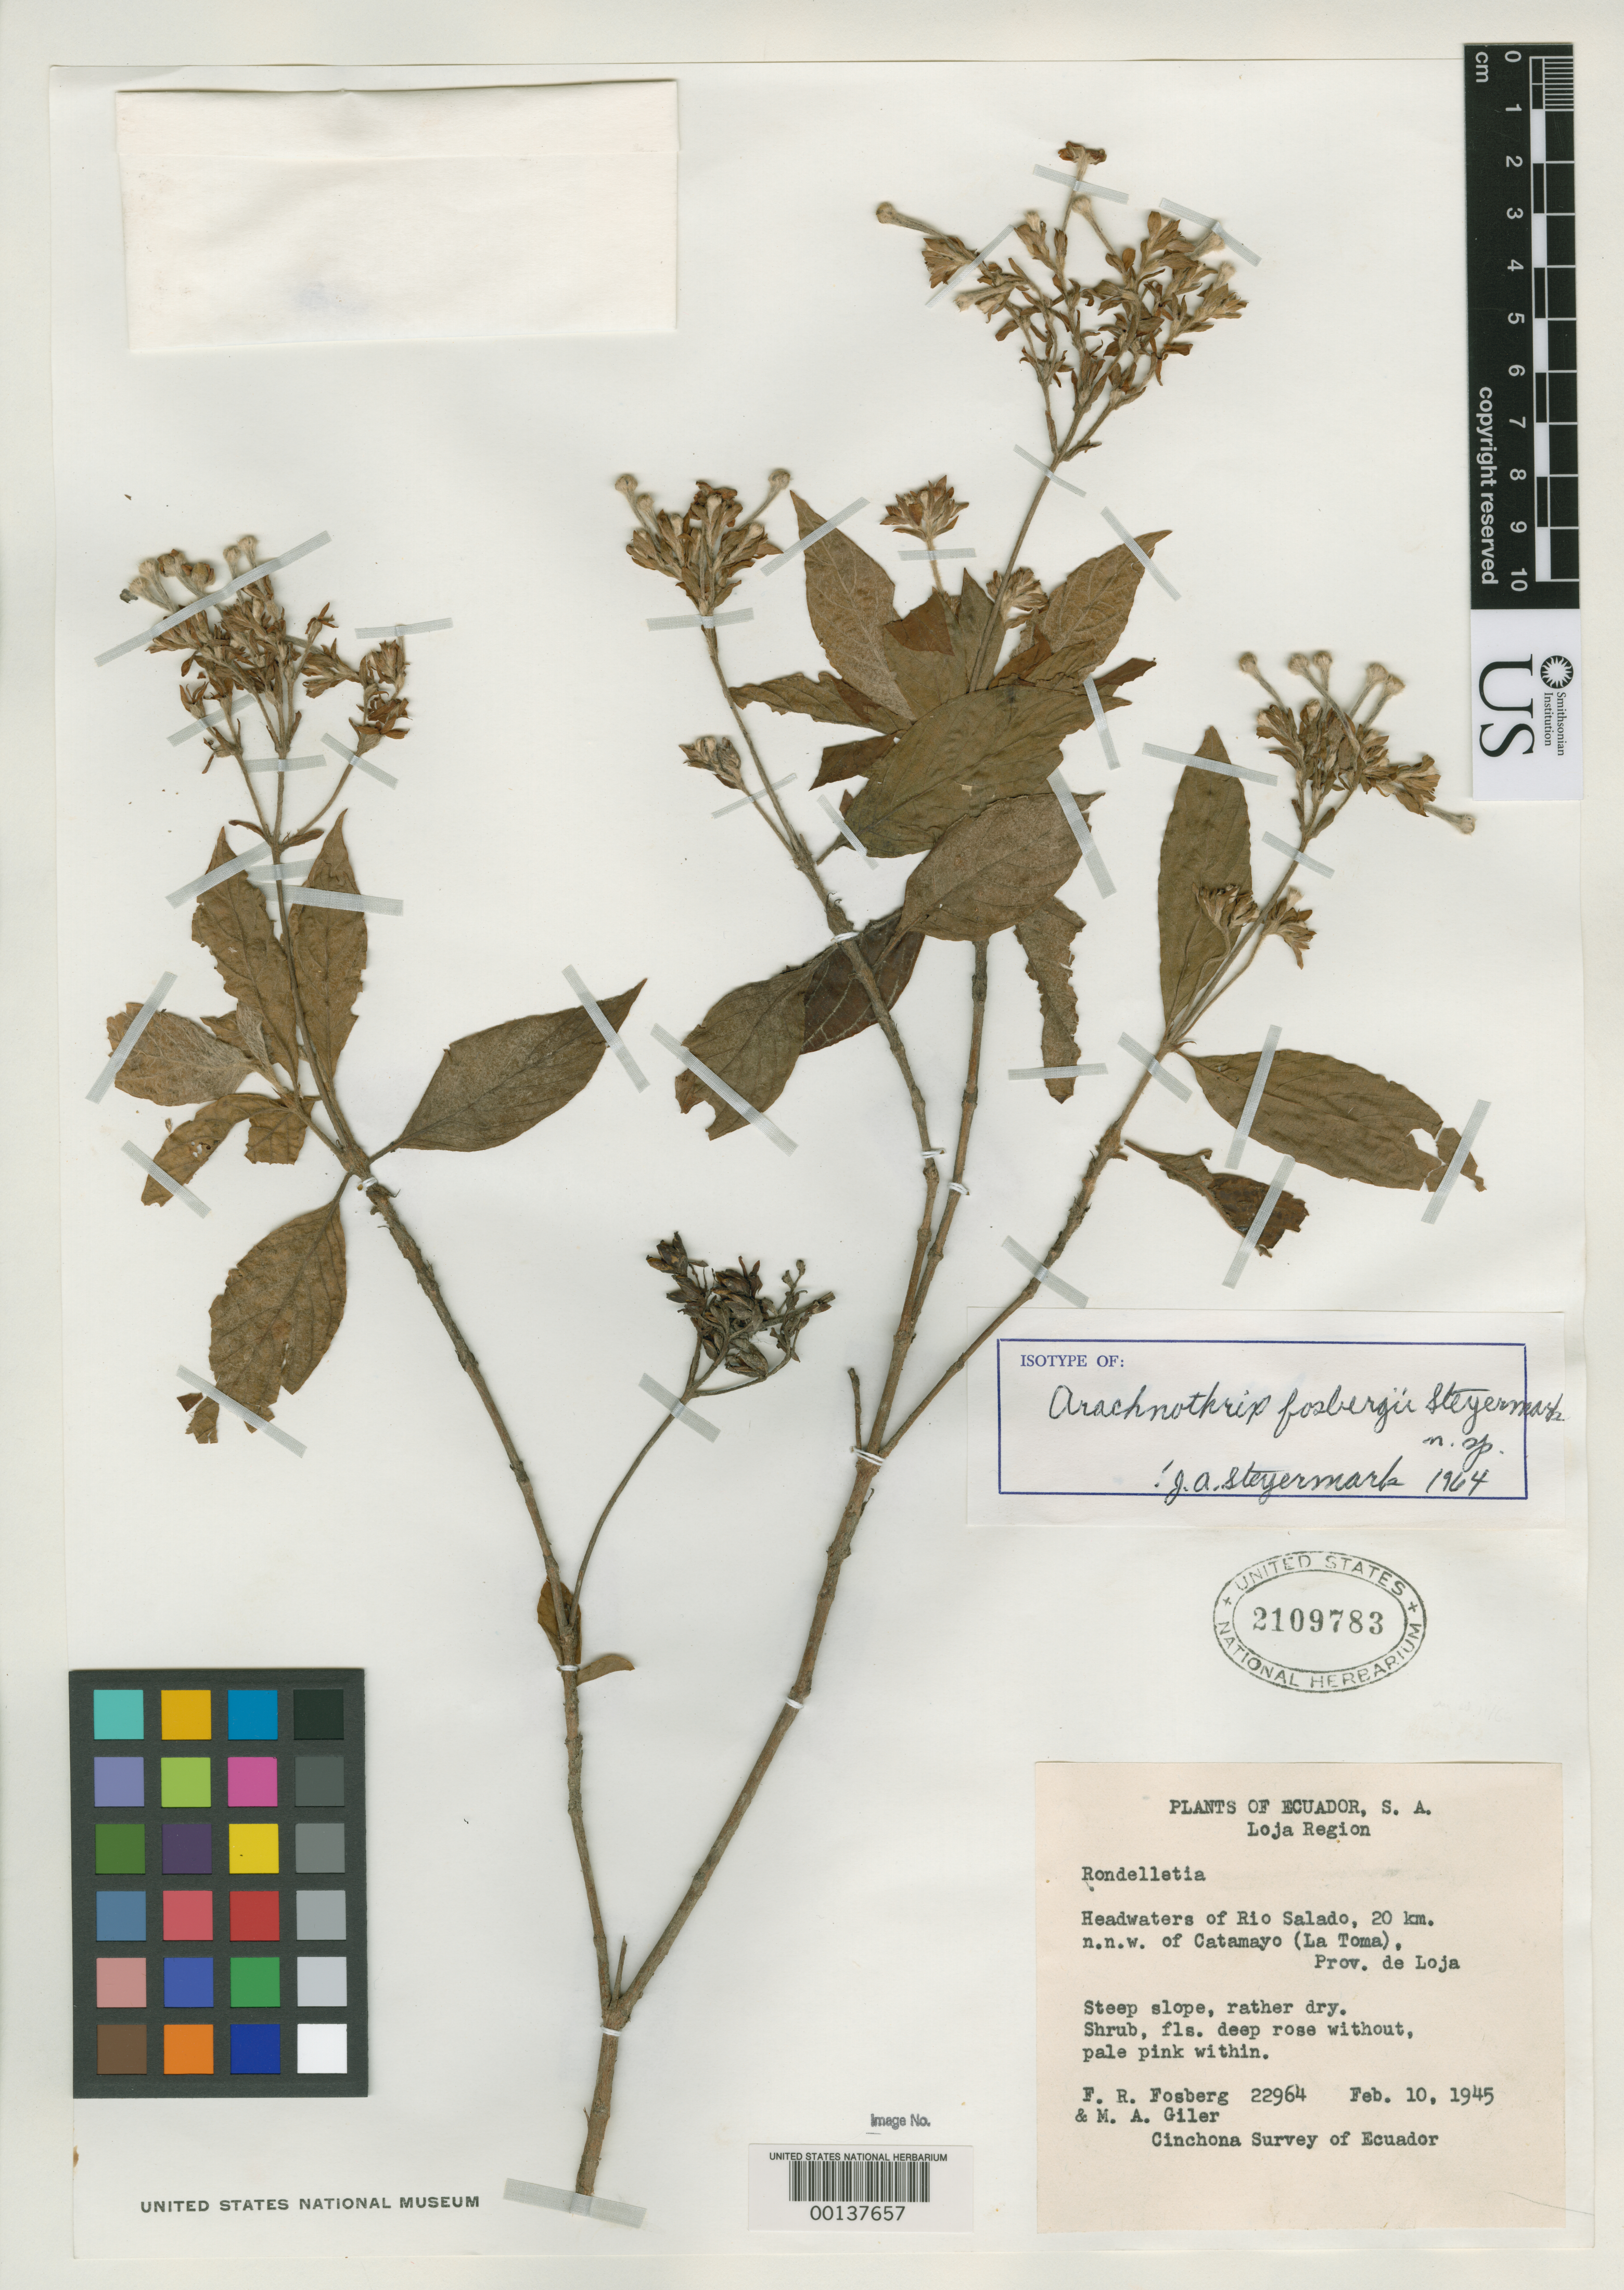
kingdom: Plantae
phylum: Tracheophyta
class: Magnoliopsida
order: Gentianales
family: Rubiaceae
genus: Arachnothryx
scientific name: Arachnothryx fosbergii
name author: Steyerm.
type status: Isotype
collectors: F. R. Fosberg & M. Giler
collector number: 22964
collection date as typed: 10 Feb 1945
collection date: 1945-02-10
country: Ecuador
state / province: Loja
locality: Rio Salado, Catamayo.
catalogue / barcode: US 2109783